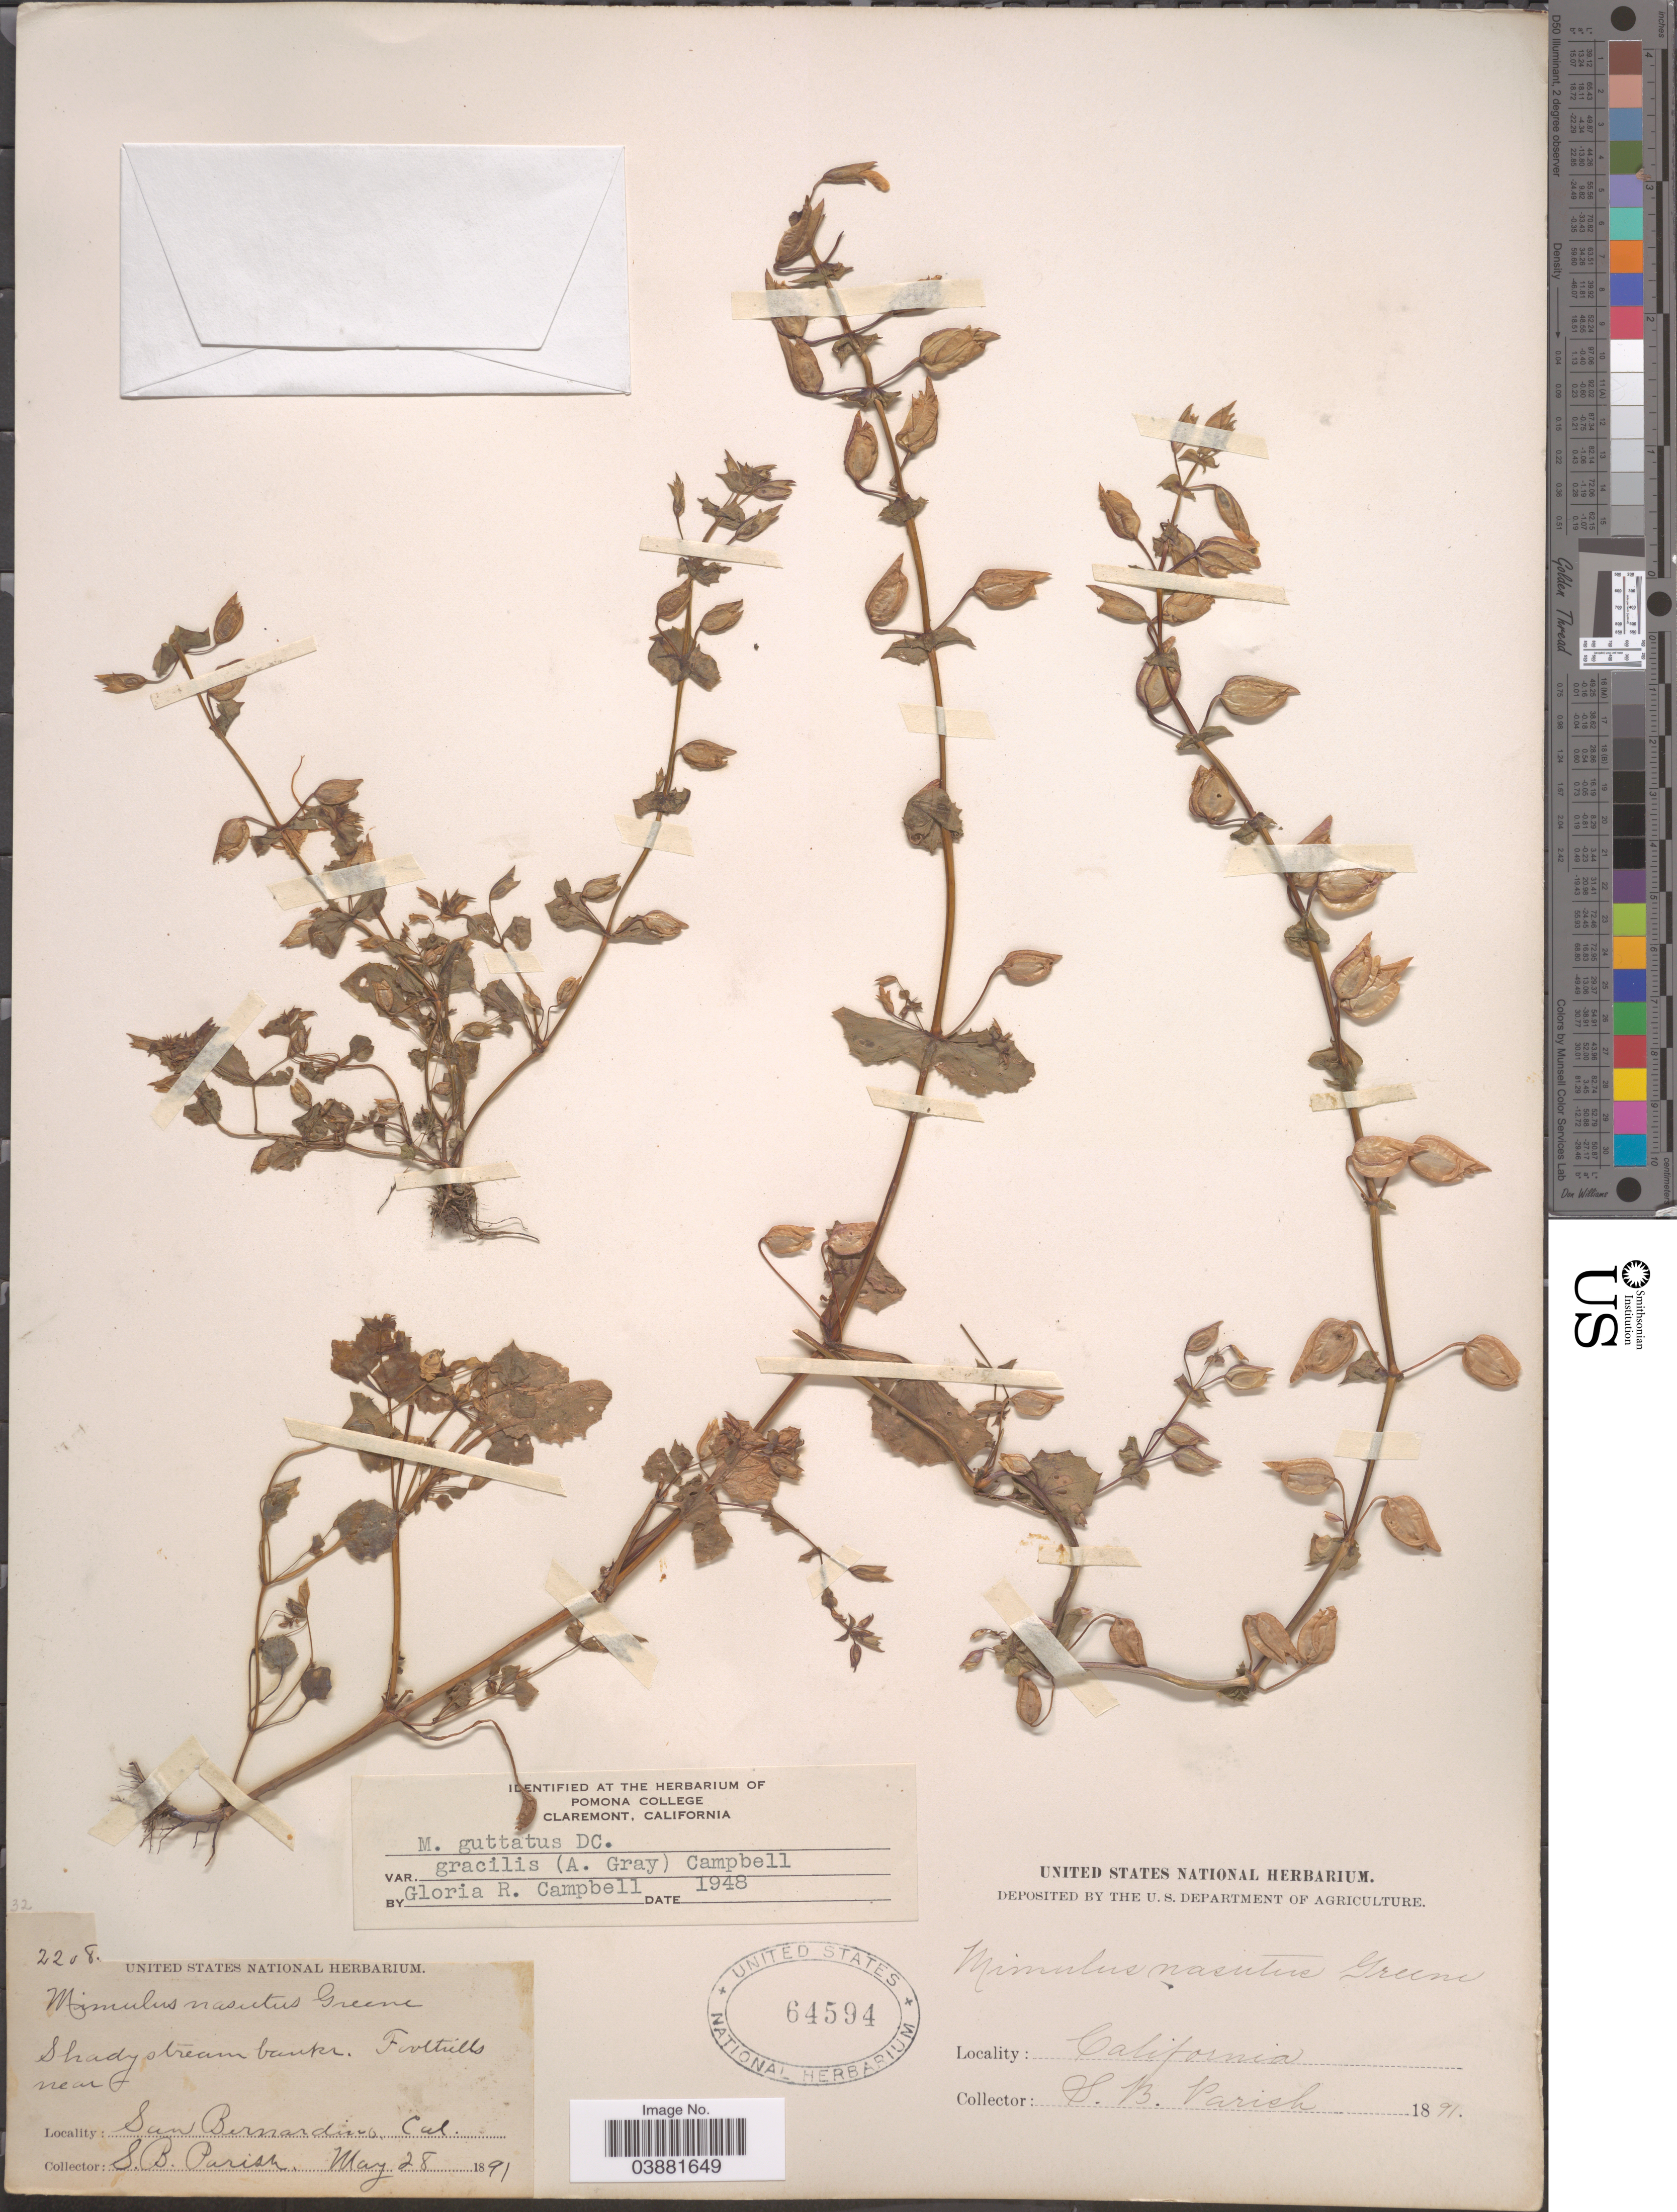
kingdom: Plantae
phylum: Tracheophyta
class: Magnoliopsida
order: Lamiales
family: Phrymaceae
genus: Mimulus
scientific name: Mimulus guttatus var. gracilis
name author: (A. Gray) G.R. Campb.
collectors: S. B. Parish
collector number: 2208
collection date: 1891-05-28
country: United States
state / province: California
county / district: San Bernardino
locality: Foothills near San Bernardino.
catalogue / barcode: US 64594